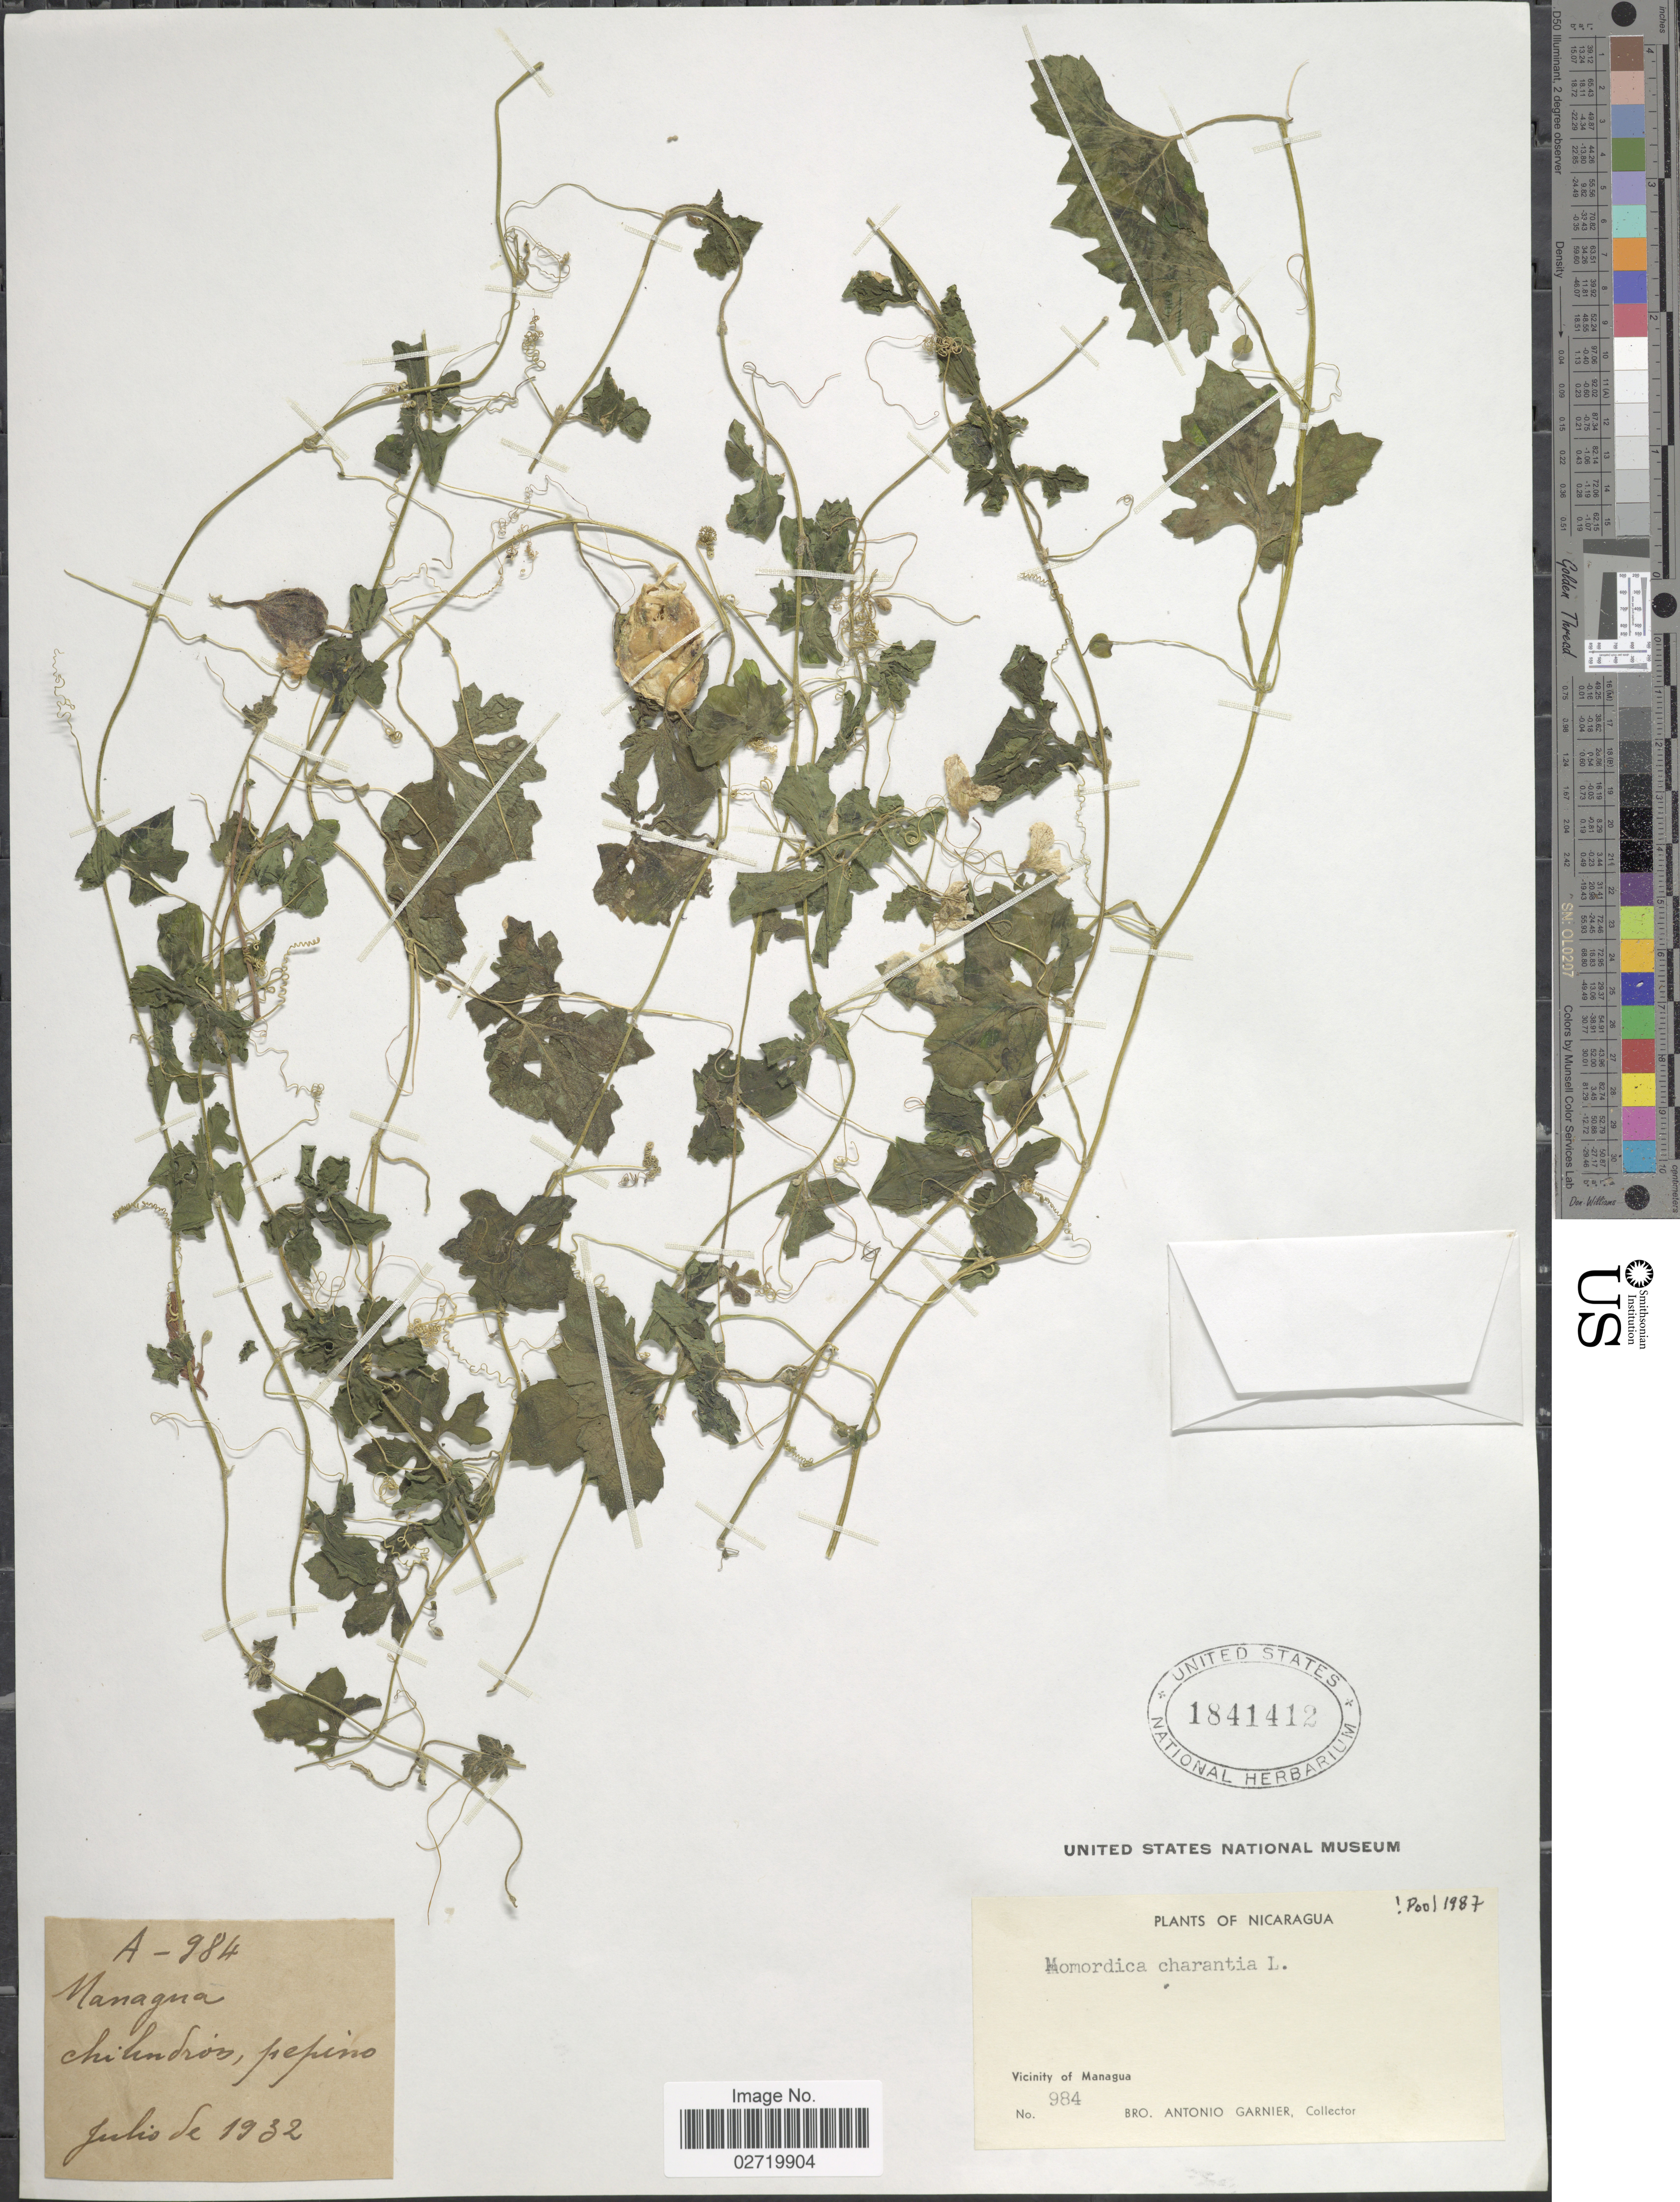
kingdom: Plantae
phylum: Tracheophyta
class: Magnoliopsida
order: Cucurbitales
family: Cucurbitaceae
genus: Momordica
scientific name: Momordica charantia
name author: L.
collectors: Bro. A. Garnier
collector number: A-984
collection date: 1932-07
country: Nicaragua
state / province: Managua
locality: Chilindron pepino, Vicinity of Managua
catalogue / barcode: US 1841412